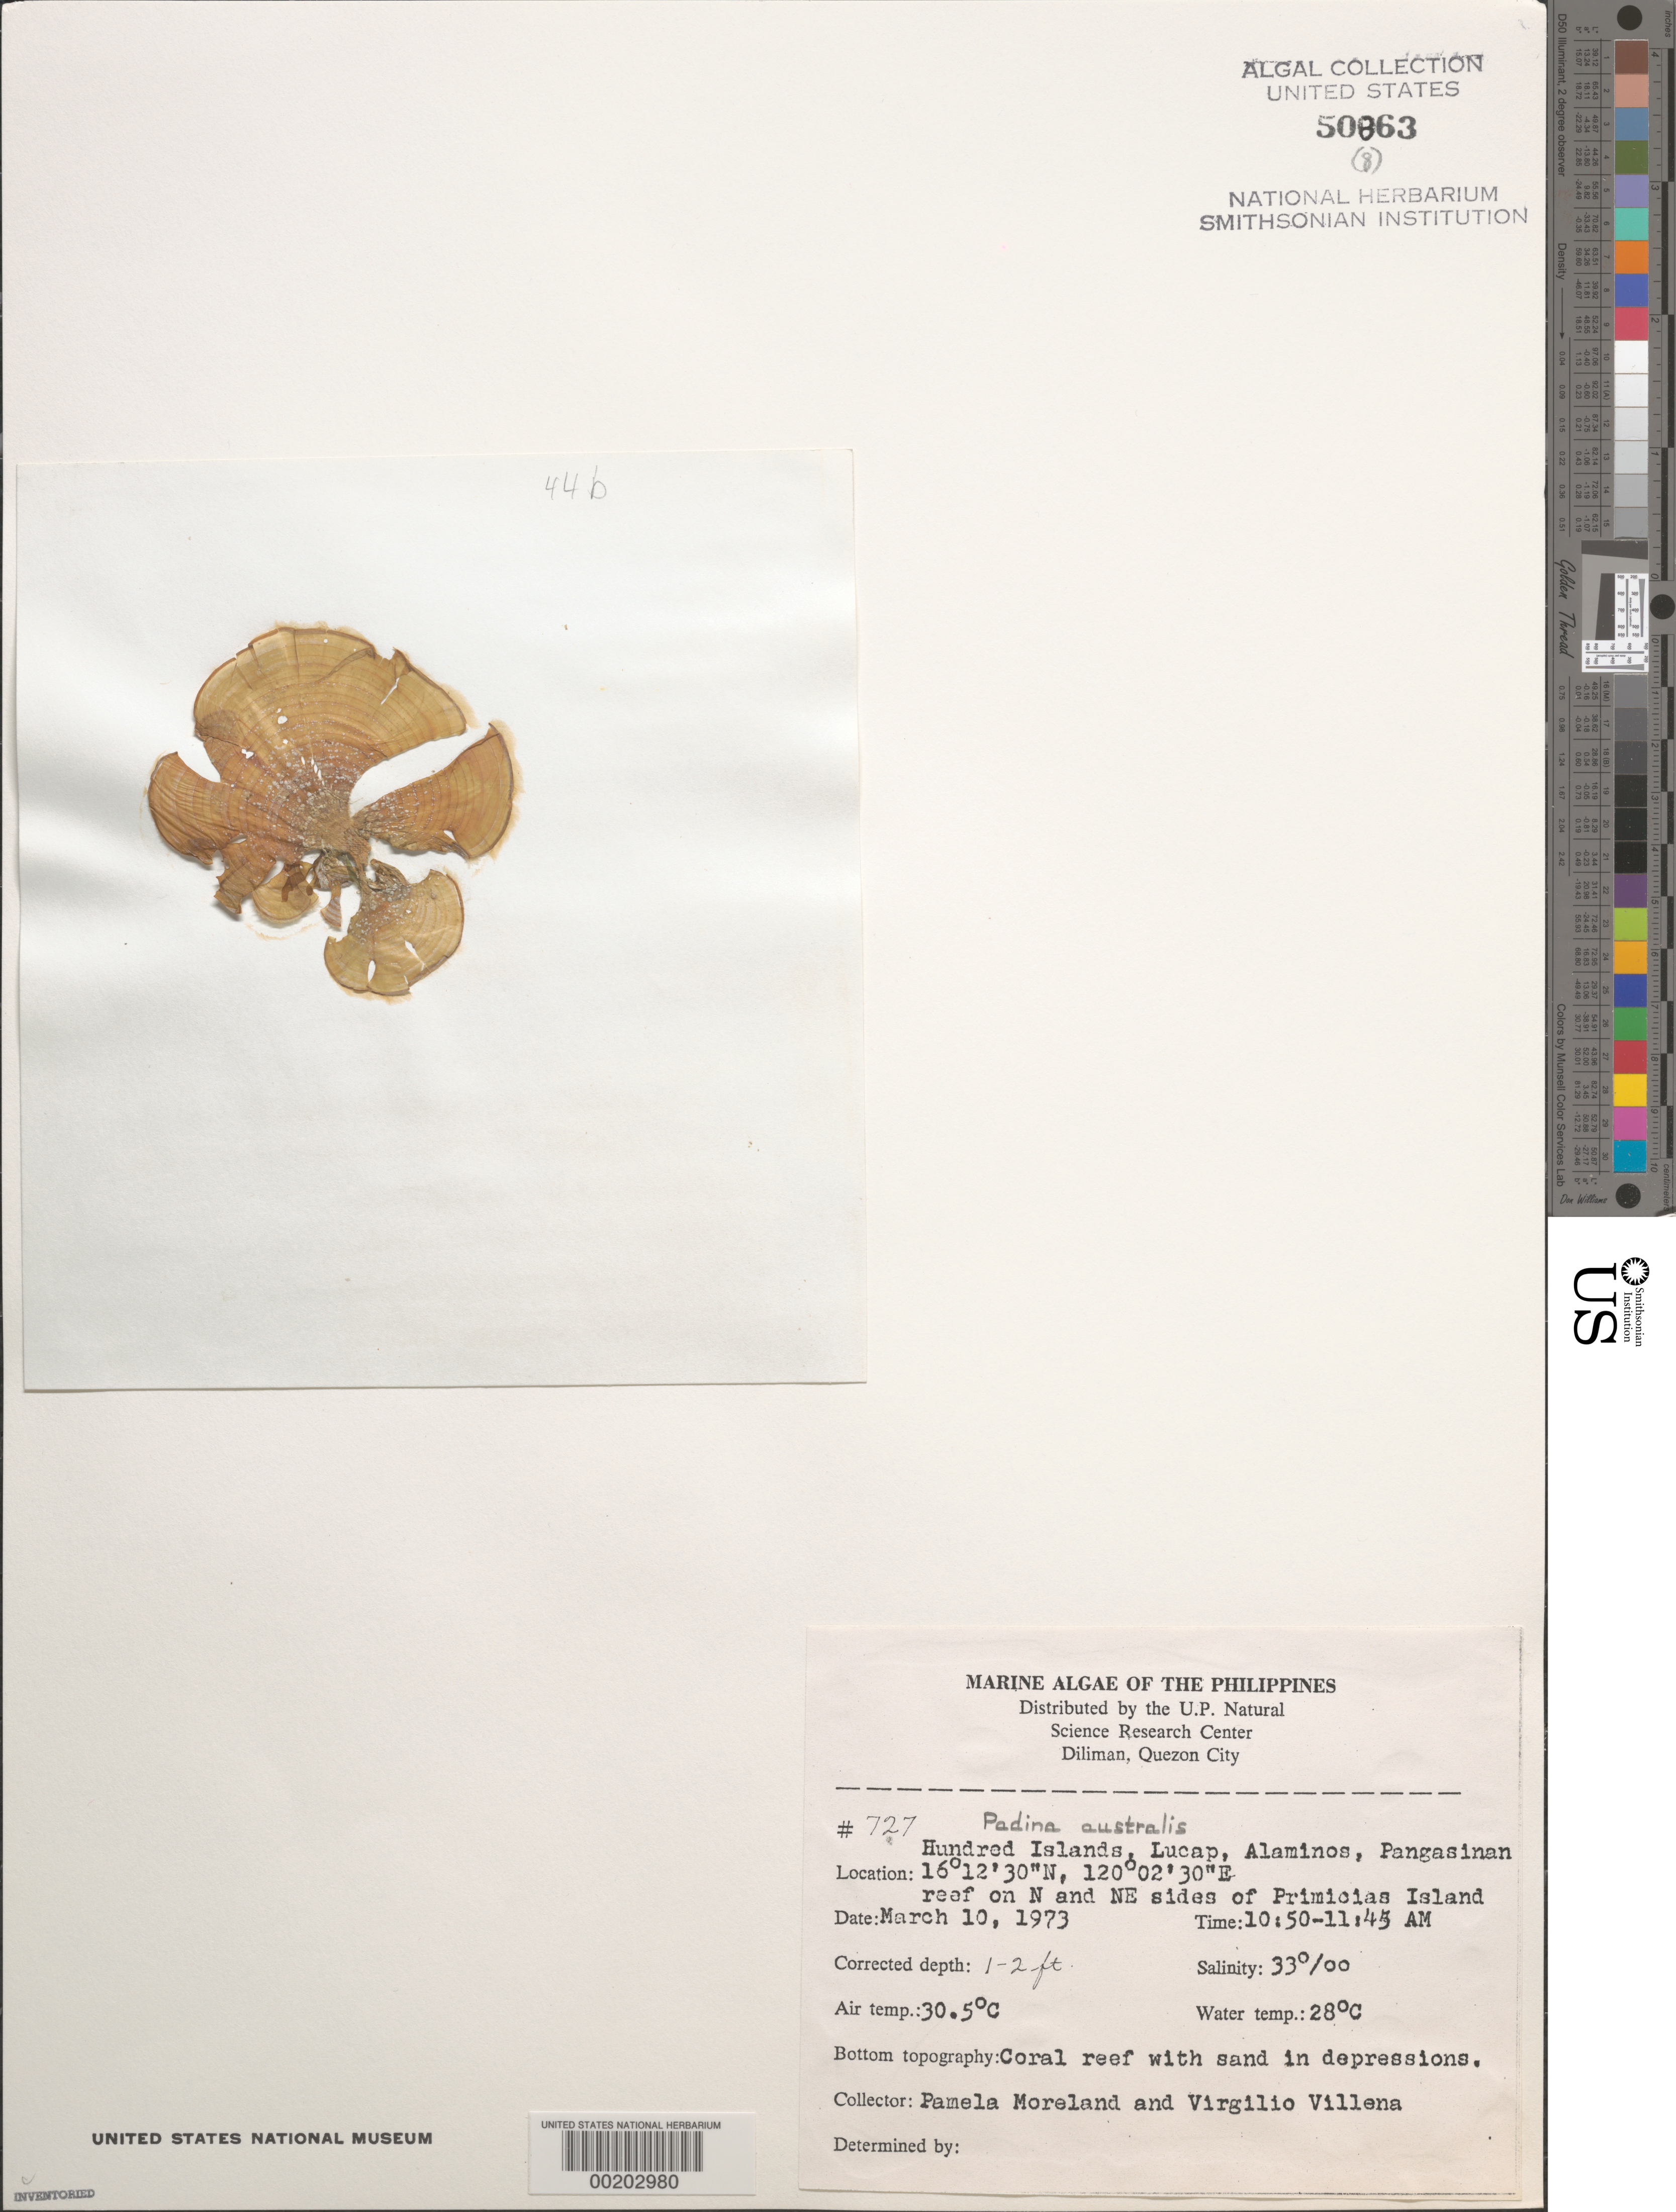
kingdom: Chromista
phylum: Ochrophyta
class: Phaeophyceae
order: Dictyotales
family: Dictyotaceae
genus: Padina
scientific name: Padina australis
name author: Hauck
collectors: P. Moreland & V. Villena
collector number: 727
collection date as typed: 10 Mar 1973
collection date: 1973-03-10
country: Philippines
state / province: Ilocos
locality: Primicias island, hundred islands, lucap, alaminos, pagasinand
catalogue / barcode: US 50863